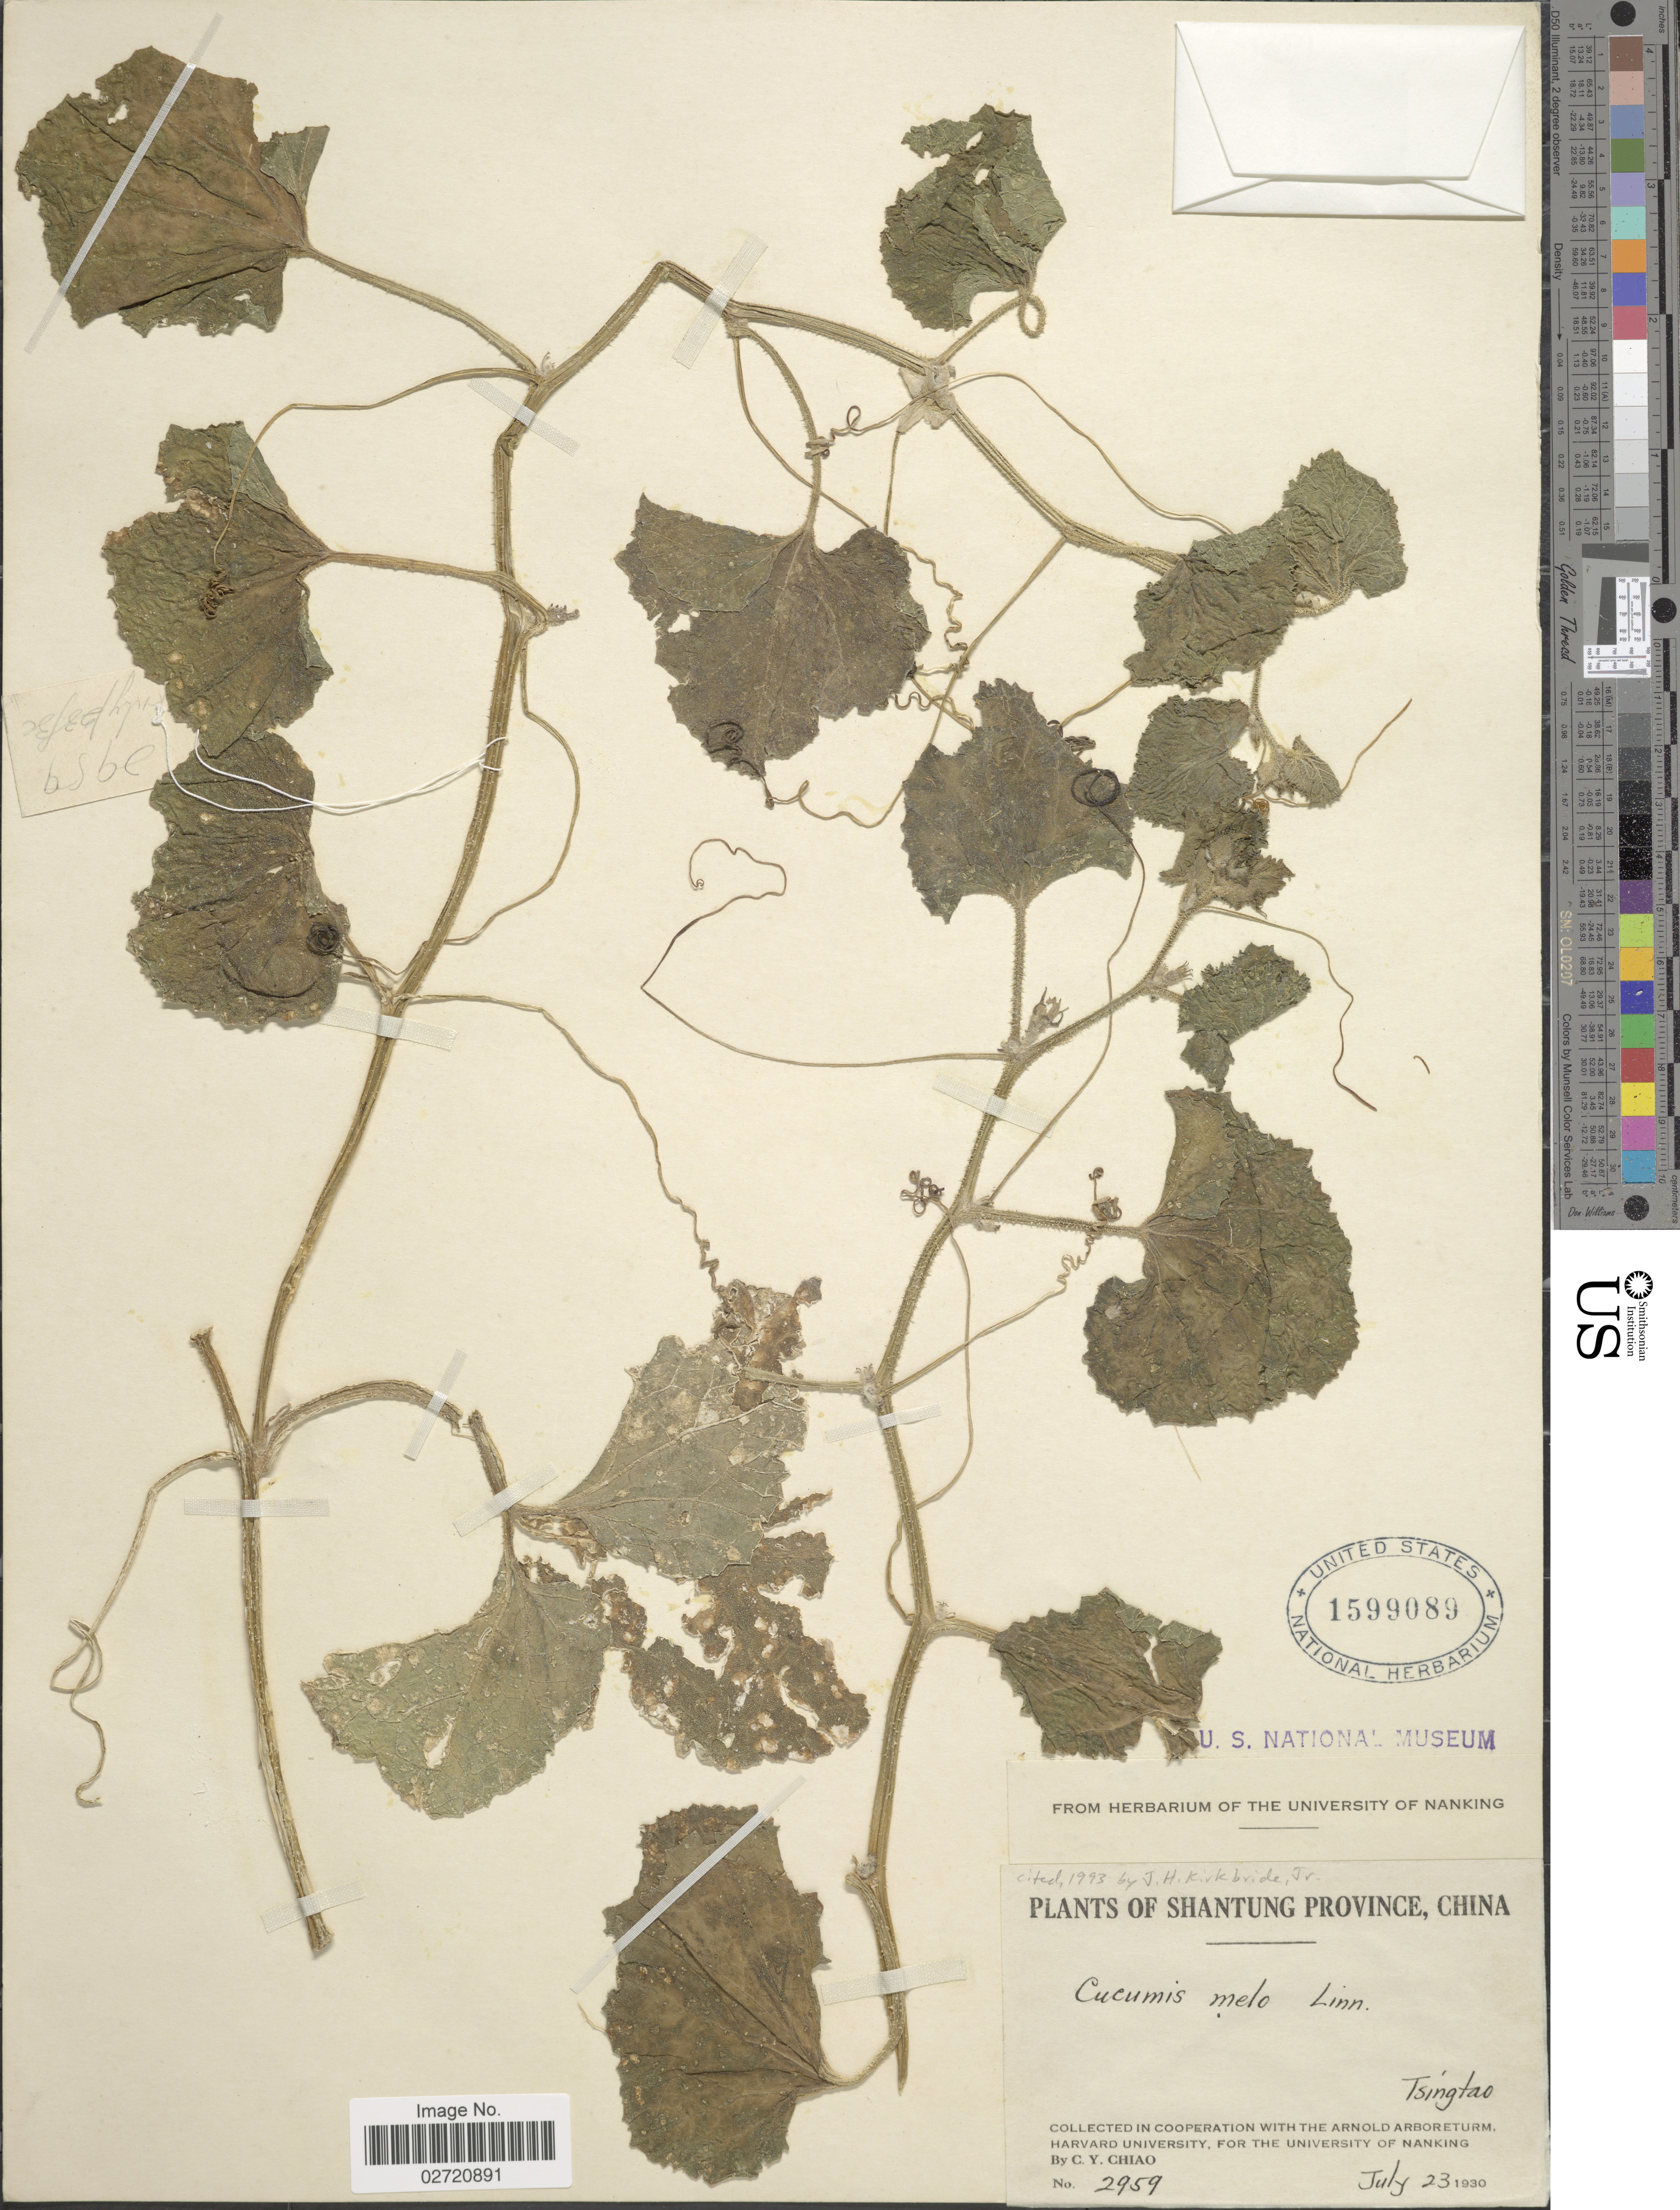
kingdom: Plantae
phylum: Tracheophyta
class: Magnoliopsida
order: Cucurbitales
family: Cucurbitaceae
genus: Cucumis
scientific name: Cucumis melo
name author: L.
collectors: C. Y. Chiao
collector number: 2959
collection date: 1930-07-23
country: China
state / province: Shandong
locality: Shantung Province. Tsingtao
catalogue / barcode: US 1599089